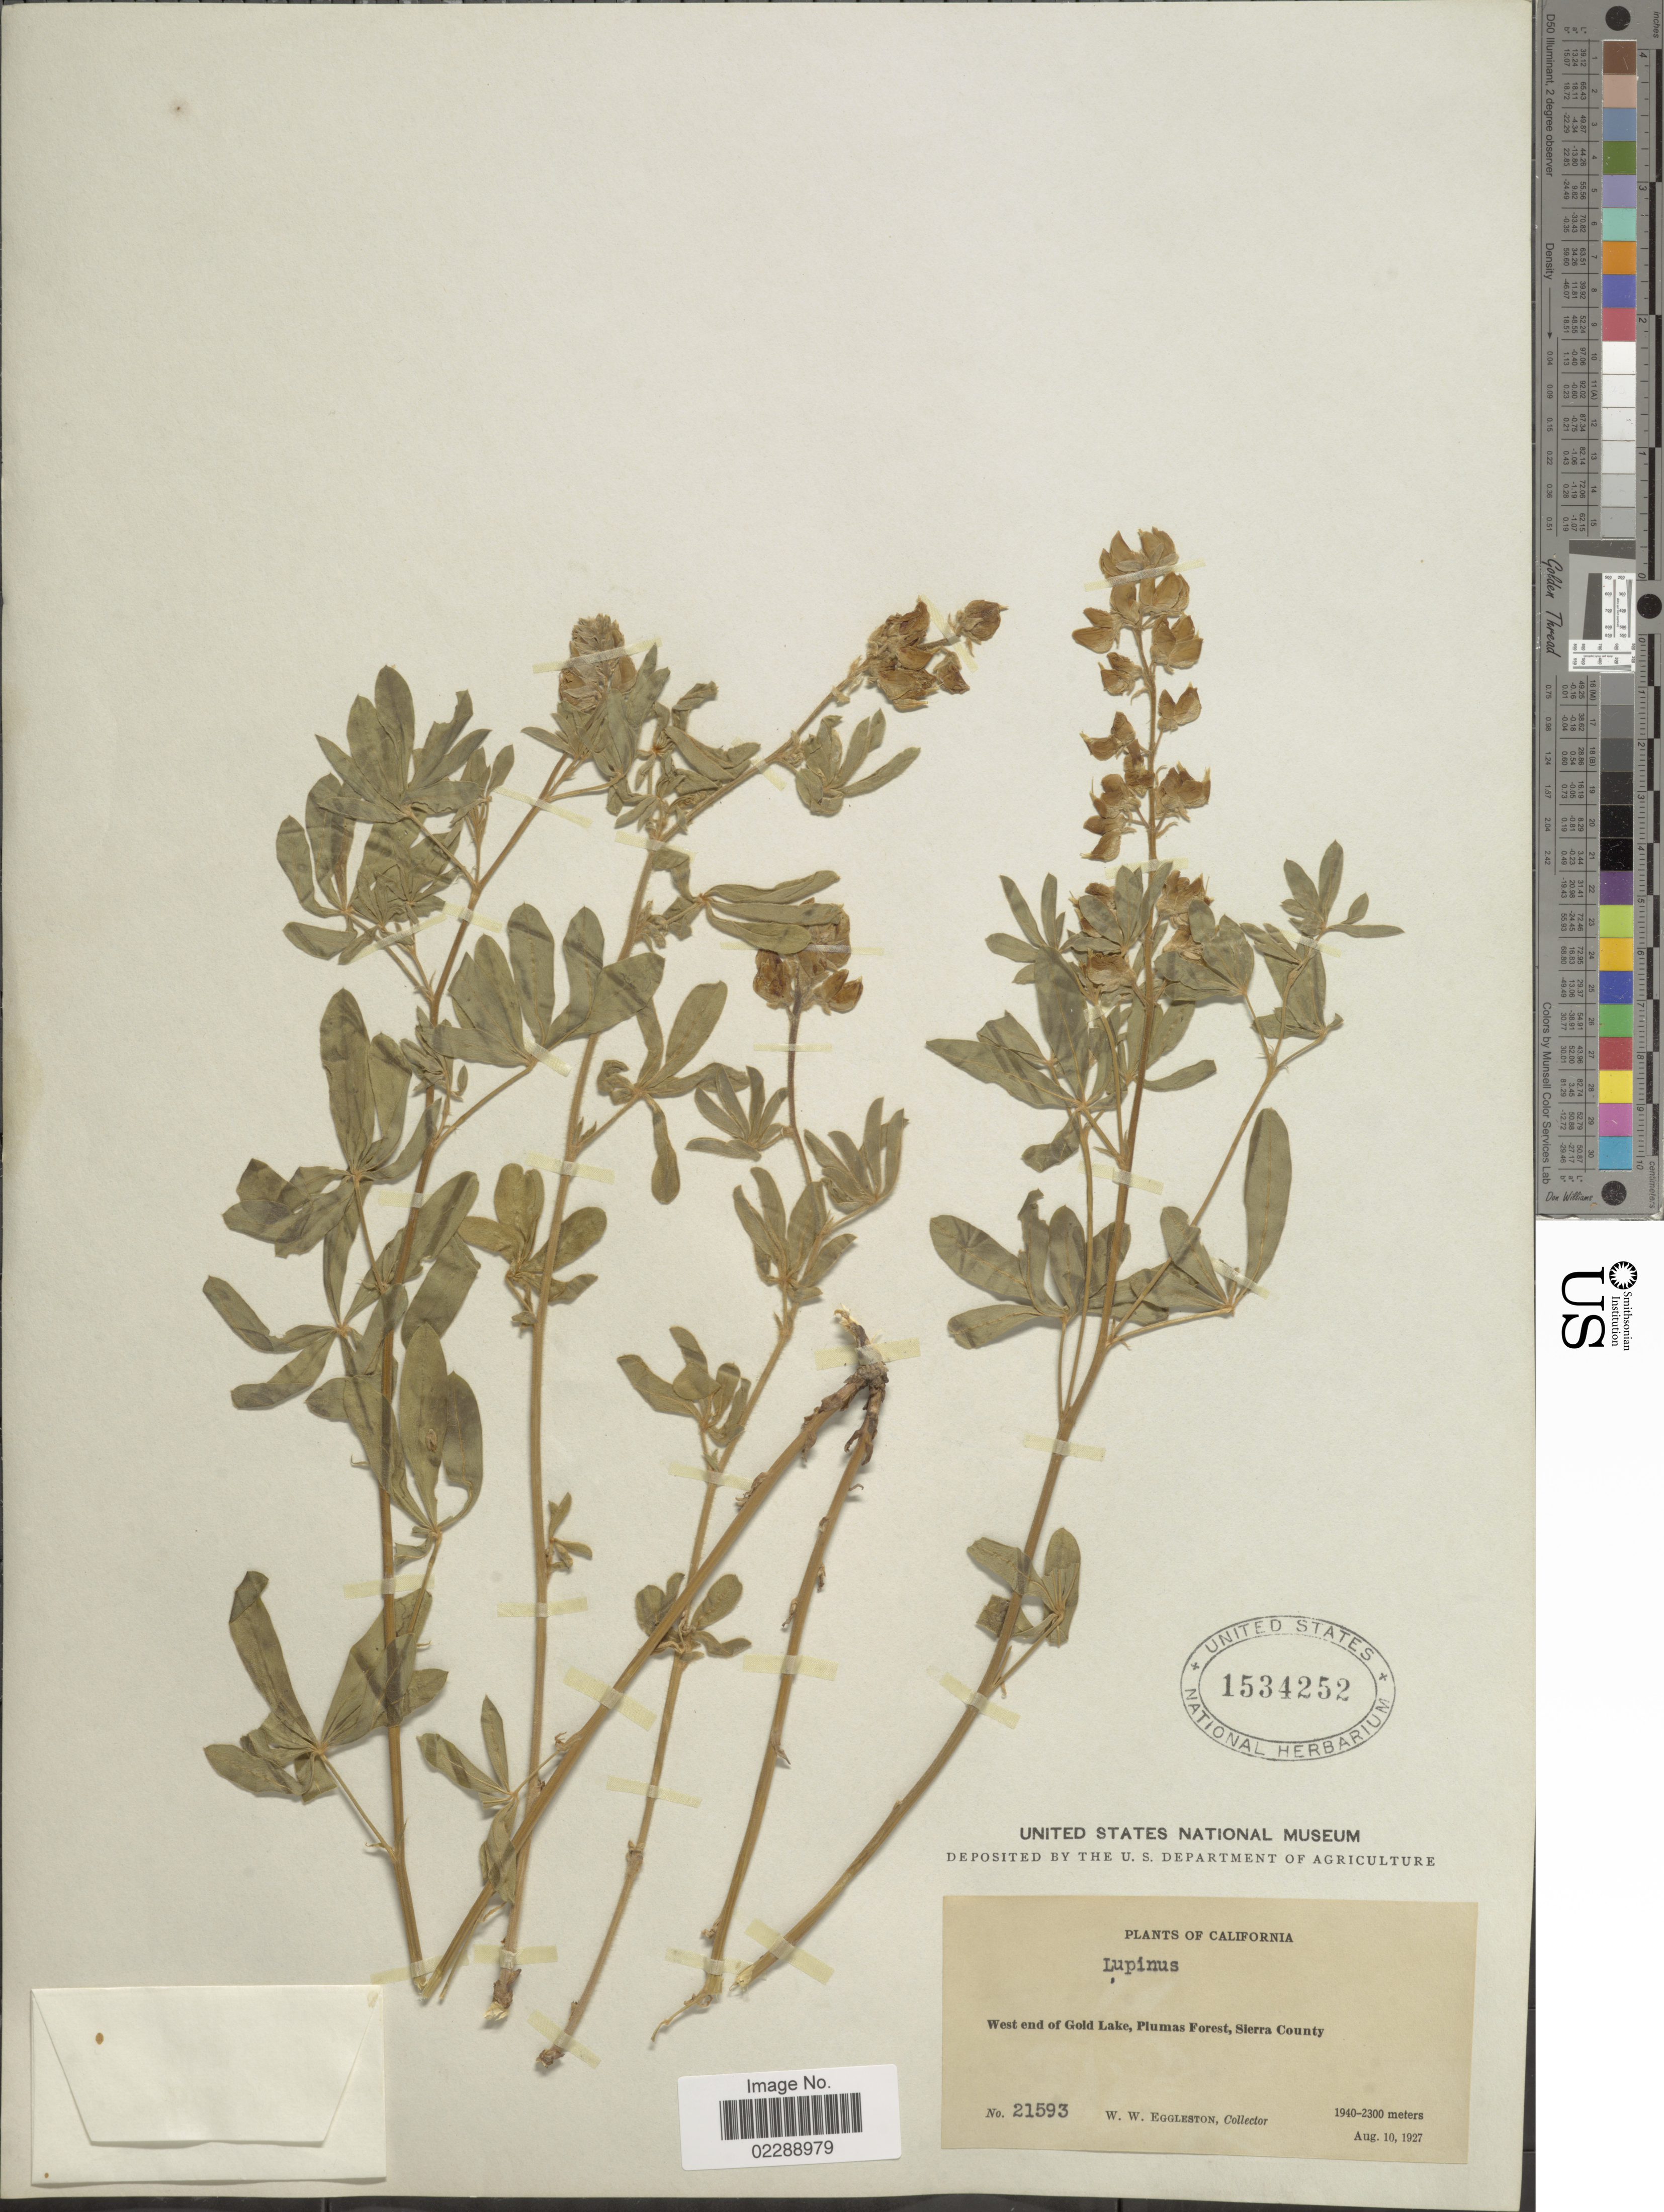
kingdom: Plantae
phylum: Tracheophyta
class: Magnoliopsida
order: Fabales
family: Fabaceae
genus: Lupinus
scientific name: Lupinus sp.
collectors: W. W. Eggleston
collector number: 21593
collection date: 1927-08-10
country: United States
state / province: California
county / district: Sierra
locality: West end of Gold Lake, Plumas Forest, Sierra County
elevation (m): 1940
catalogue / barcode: US 1534252